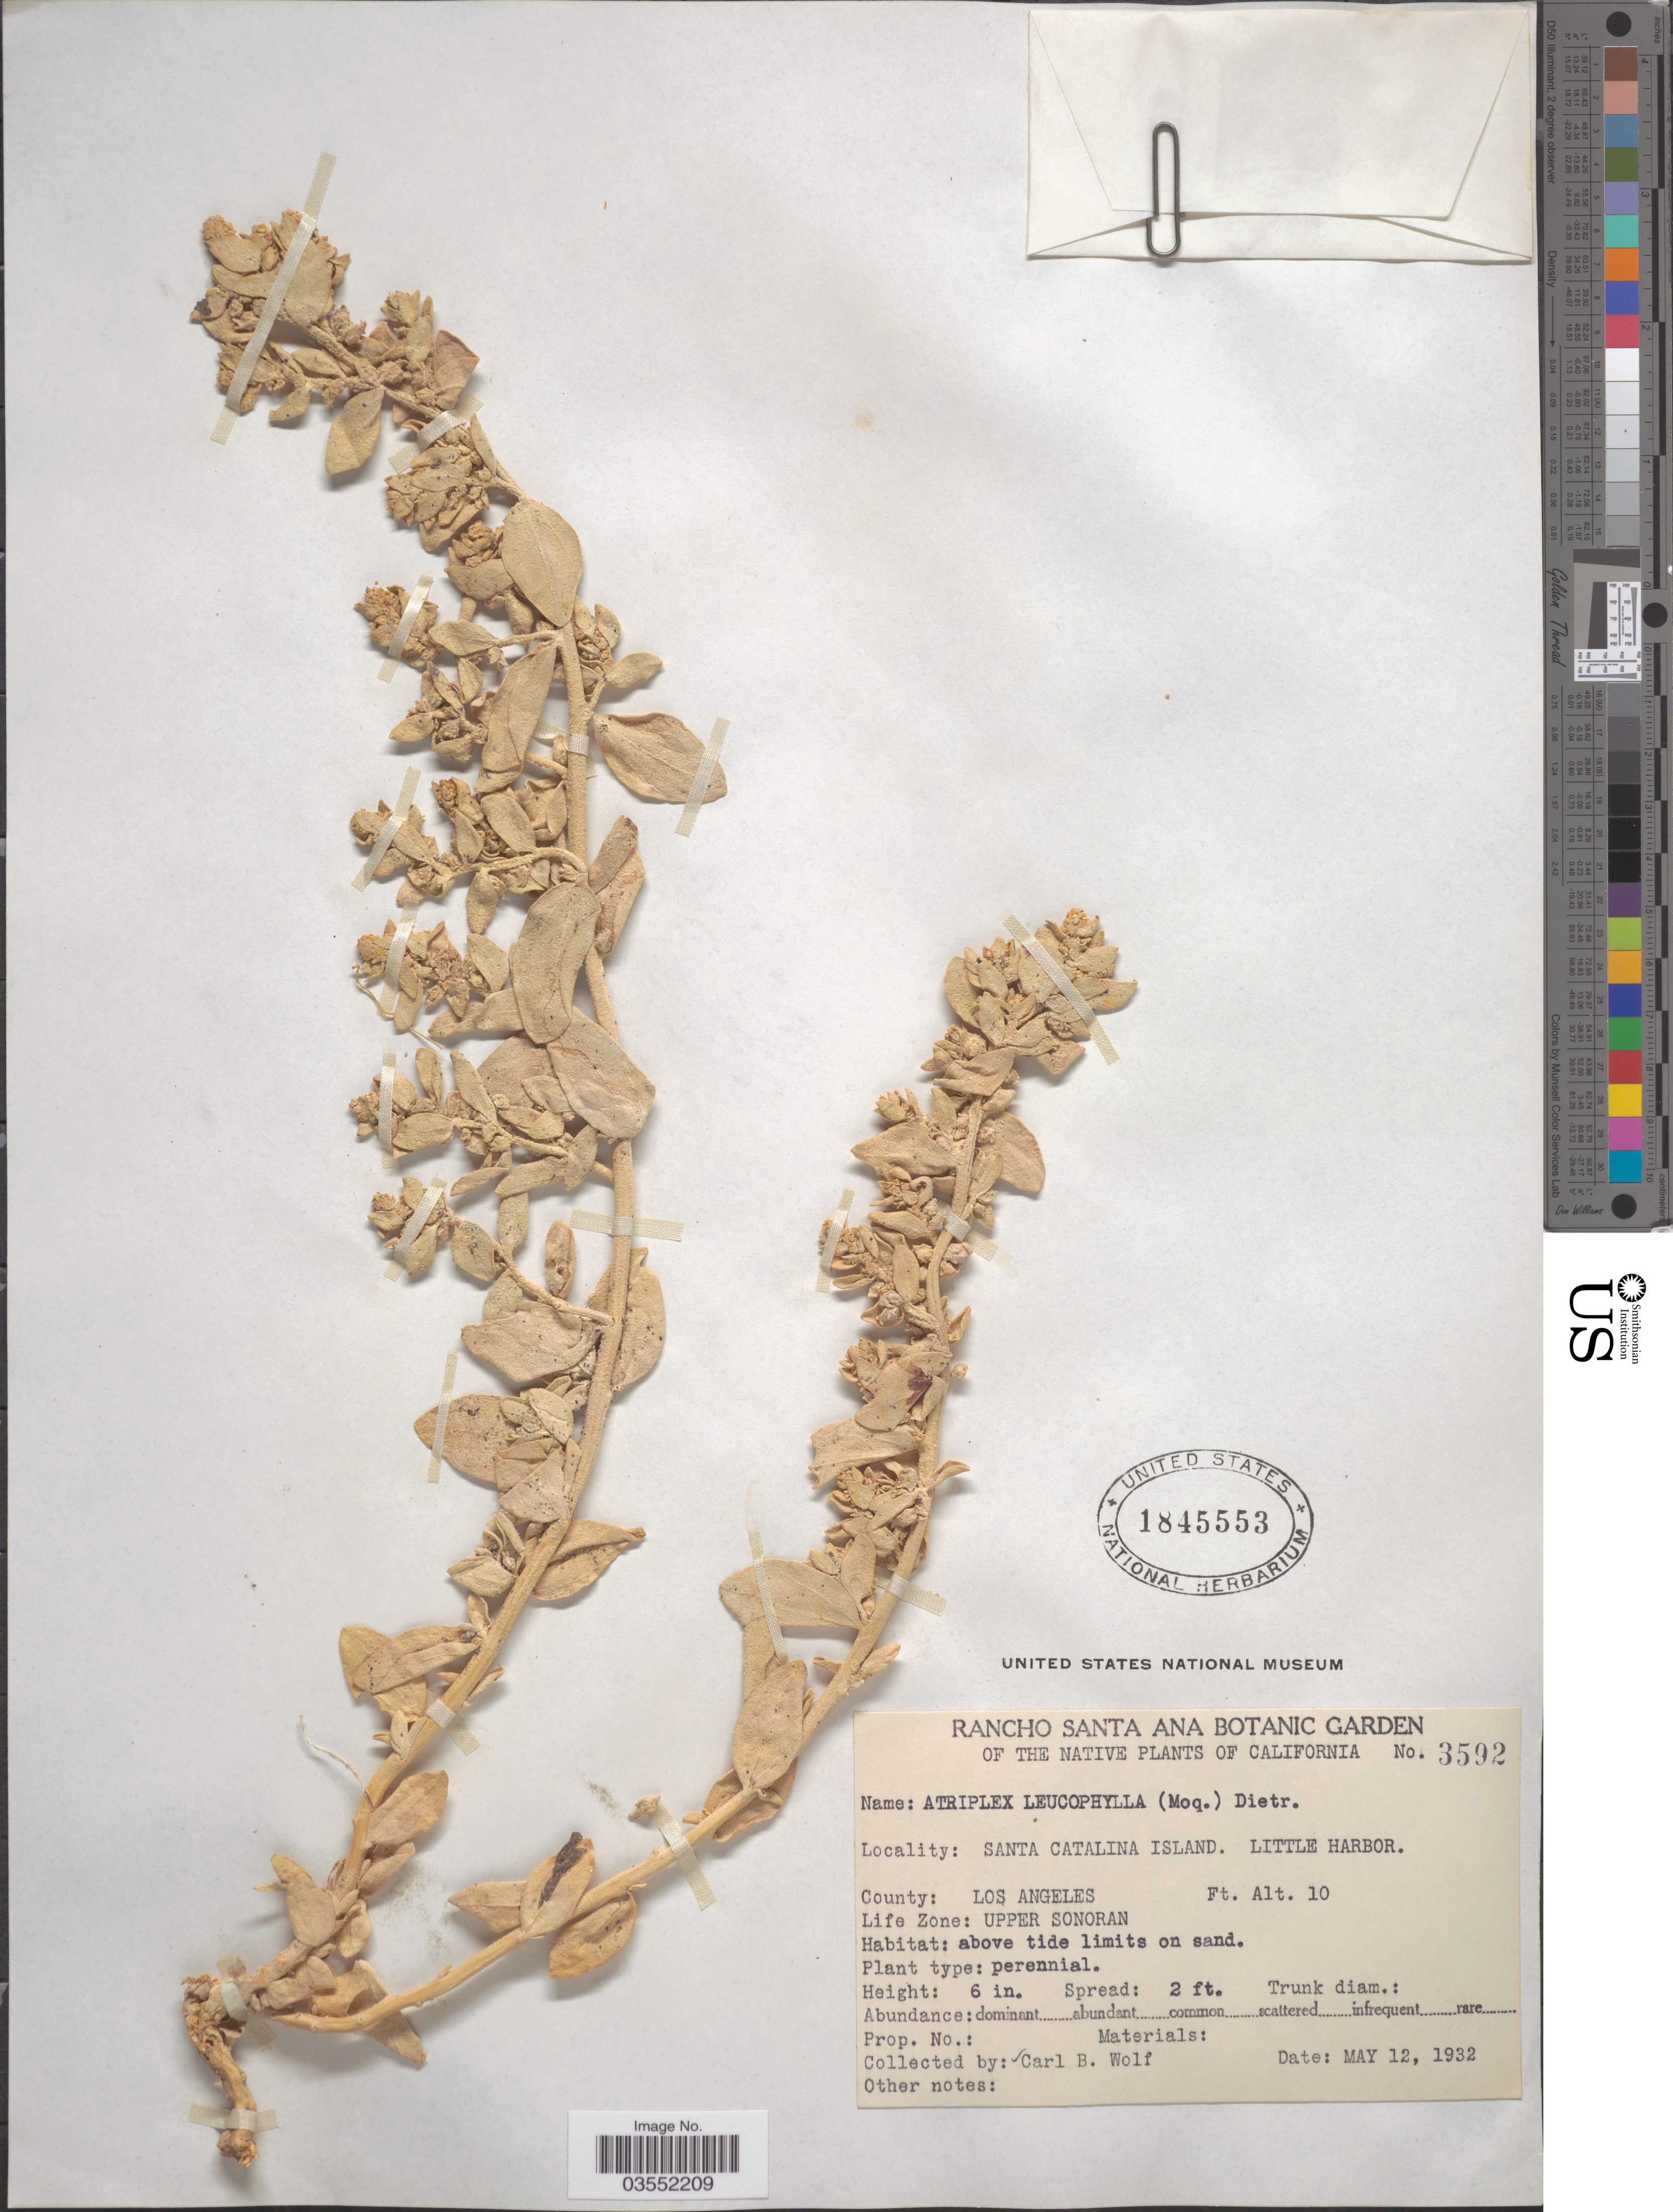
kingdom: Plantae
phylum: Tracheophyta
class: Magnoliopsida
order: Caryophyllales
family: Amaranthaceae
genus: Atriplex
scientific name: Atriplex leucophylla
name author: (Moq.) D. Dietr.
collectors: C. B. Wolf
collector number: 3592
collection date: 1932-05-12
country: United States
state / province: California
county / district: Los Angeles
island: Santa Catalina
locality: Santa Catalina Island. Little Harbor. County: Los Angeles. Life Zone: Upper Sonoran.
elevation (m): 3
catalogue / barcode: US 1845553